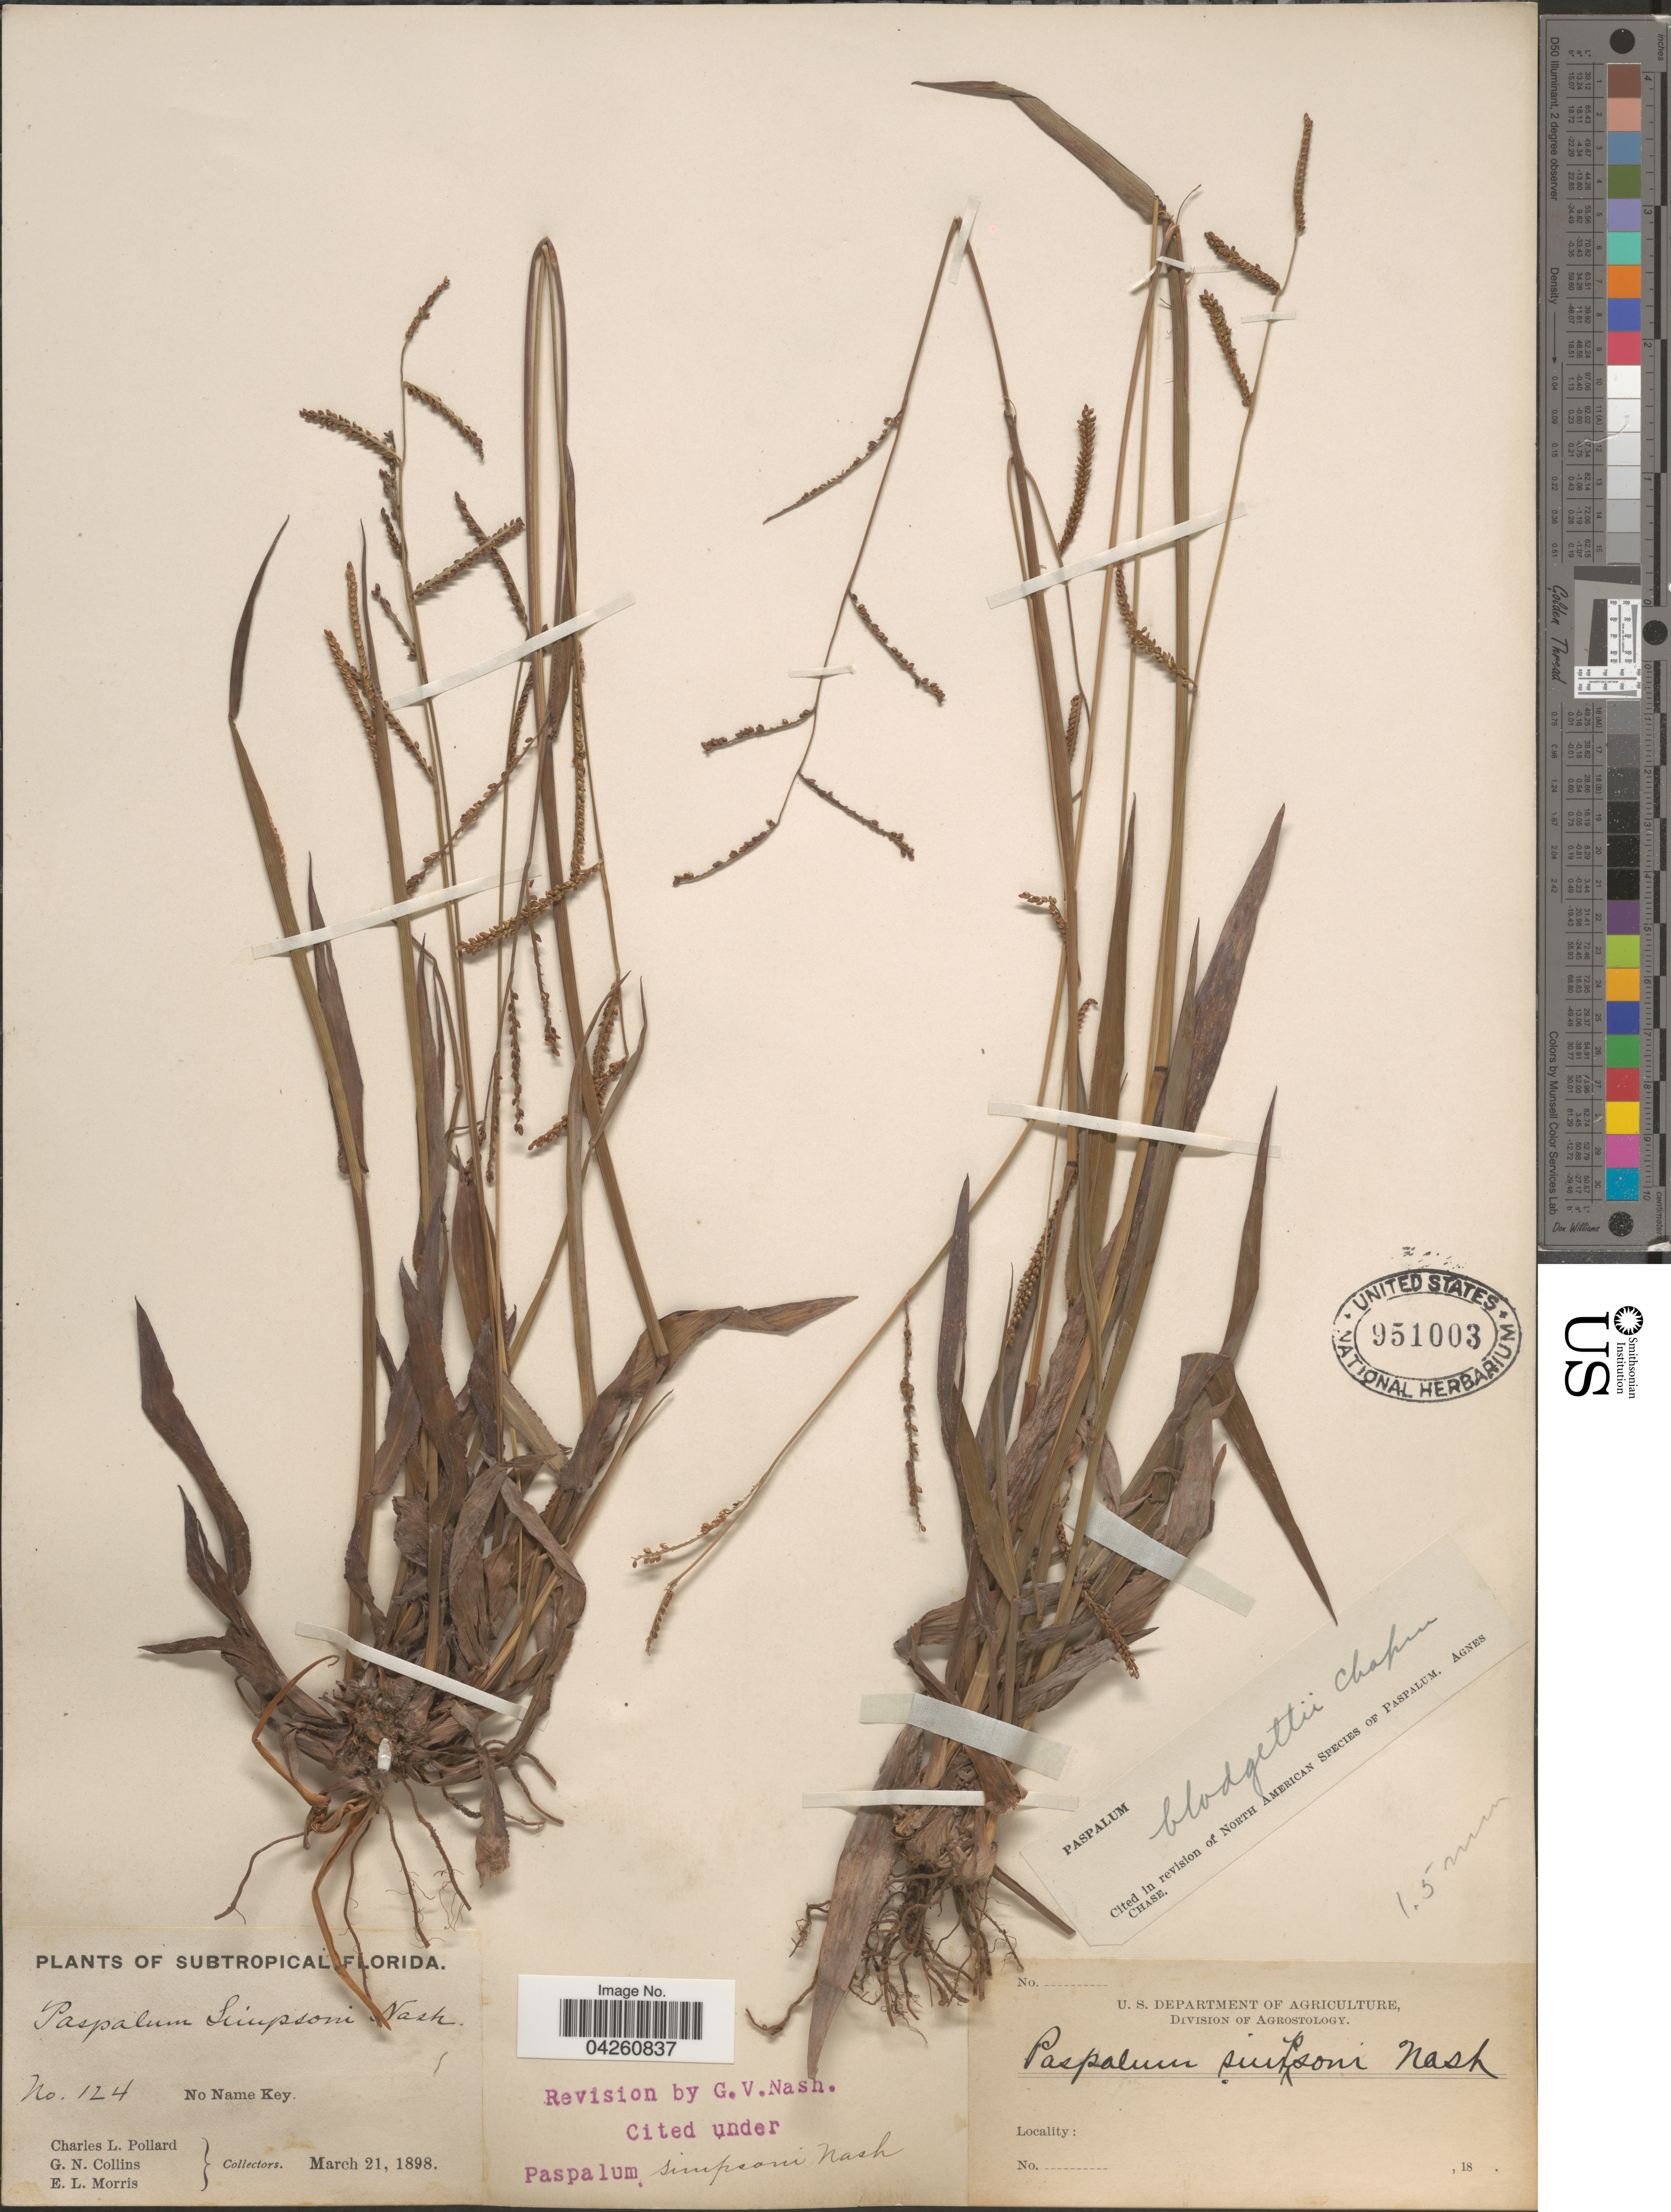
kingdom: Plantae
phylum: Tracheophyta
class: Liliopsida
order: Poales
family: Poaceae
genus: Paspalum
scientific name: Paspalum blodgettii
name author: Chapm.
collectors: C. L. Pollard, G. Collins & E. Morris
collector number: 124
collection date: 1898-03-21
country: United States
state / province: Florida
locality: Subtropical Florida. No Name Key.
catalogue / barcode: US 951003